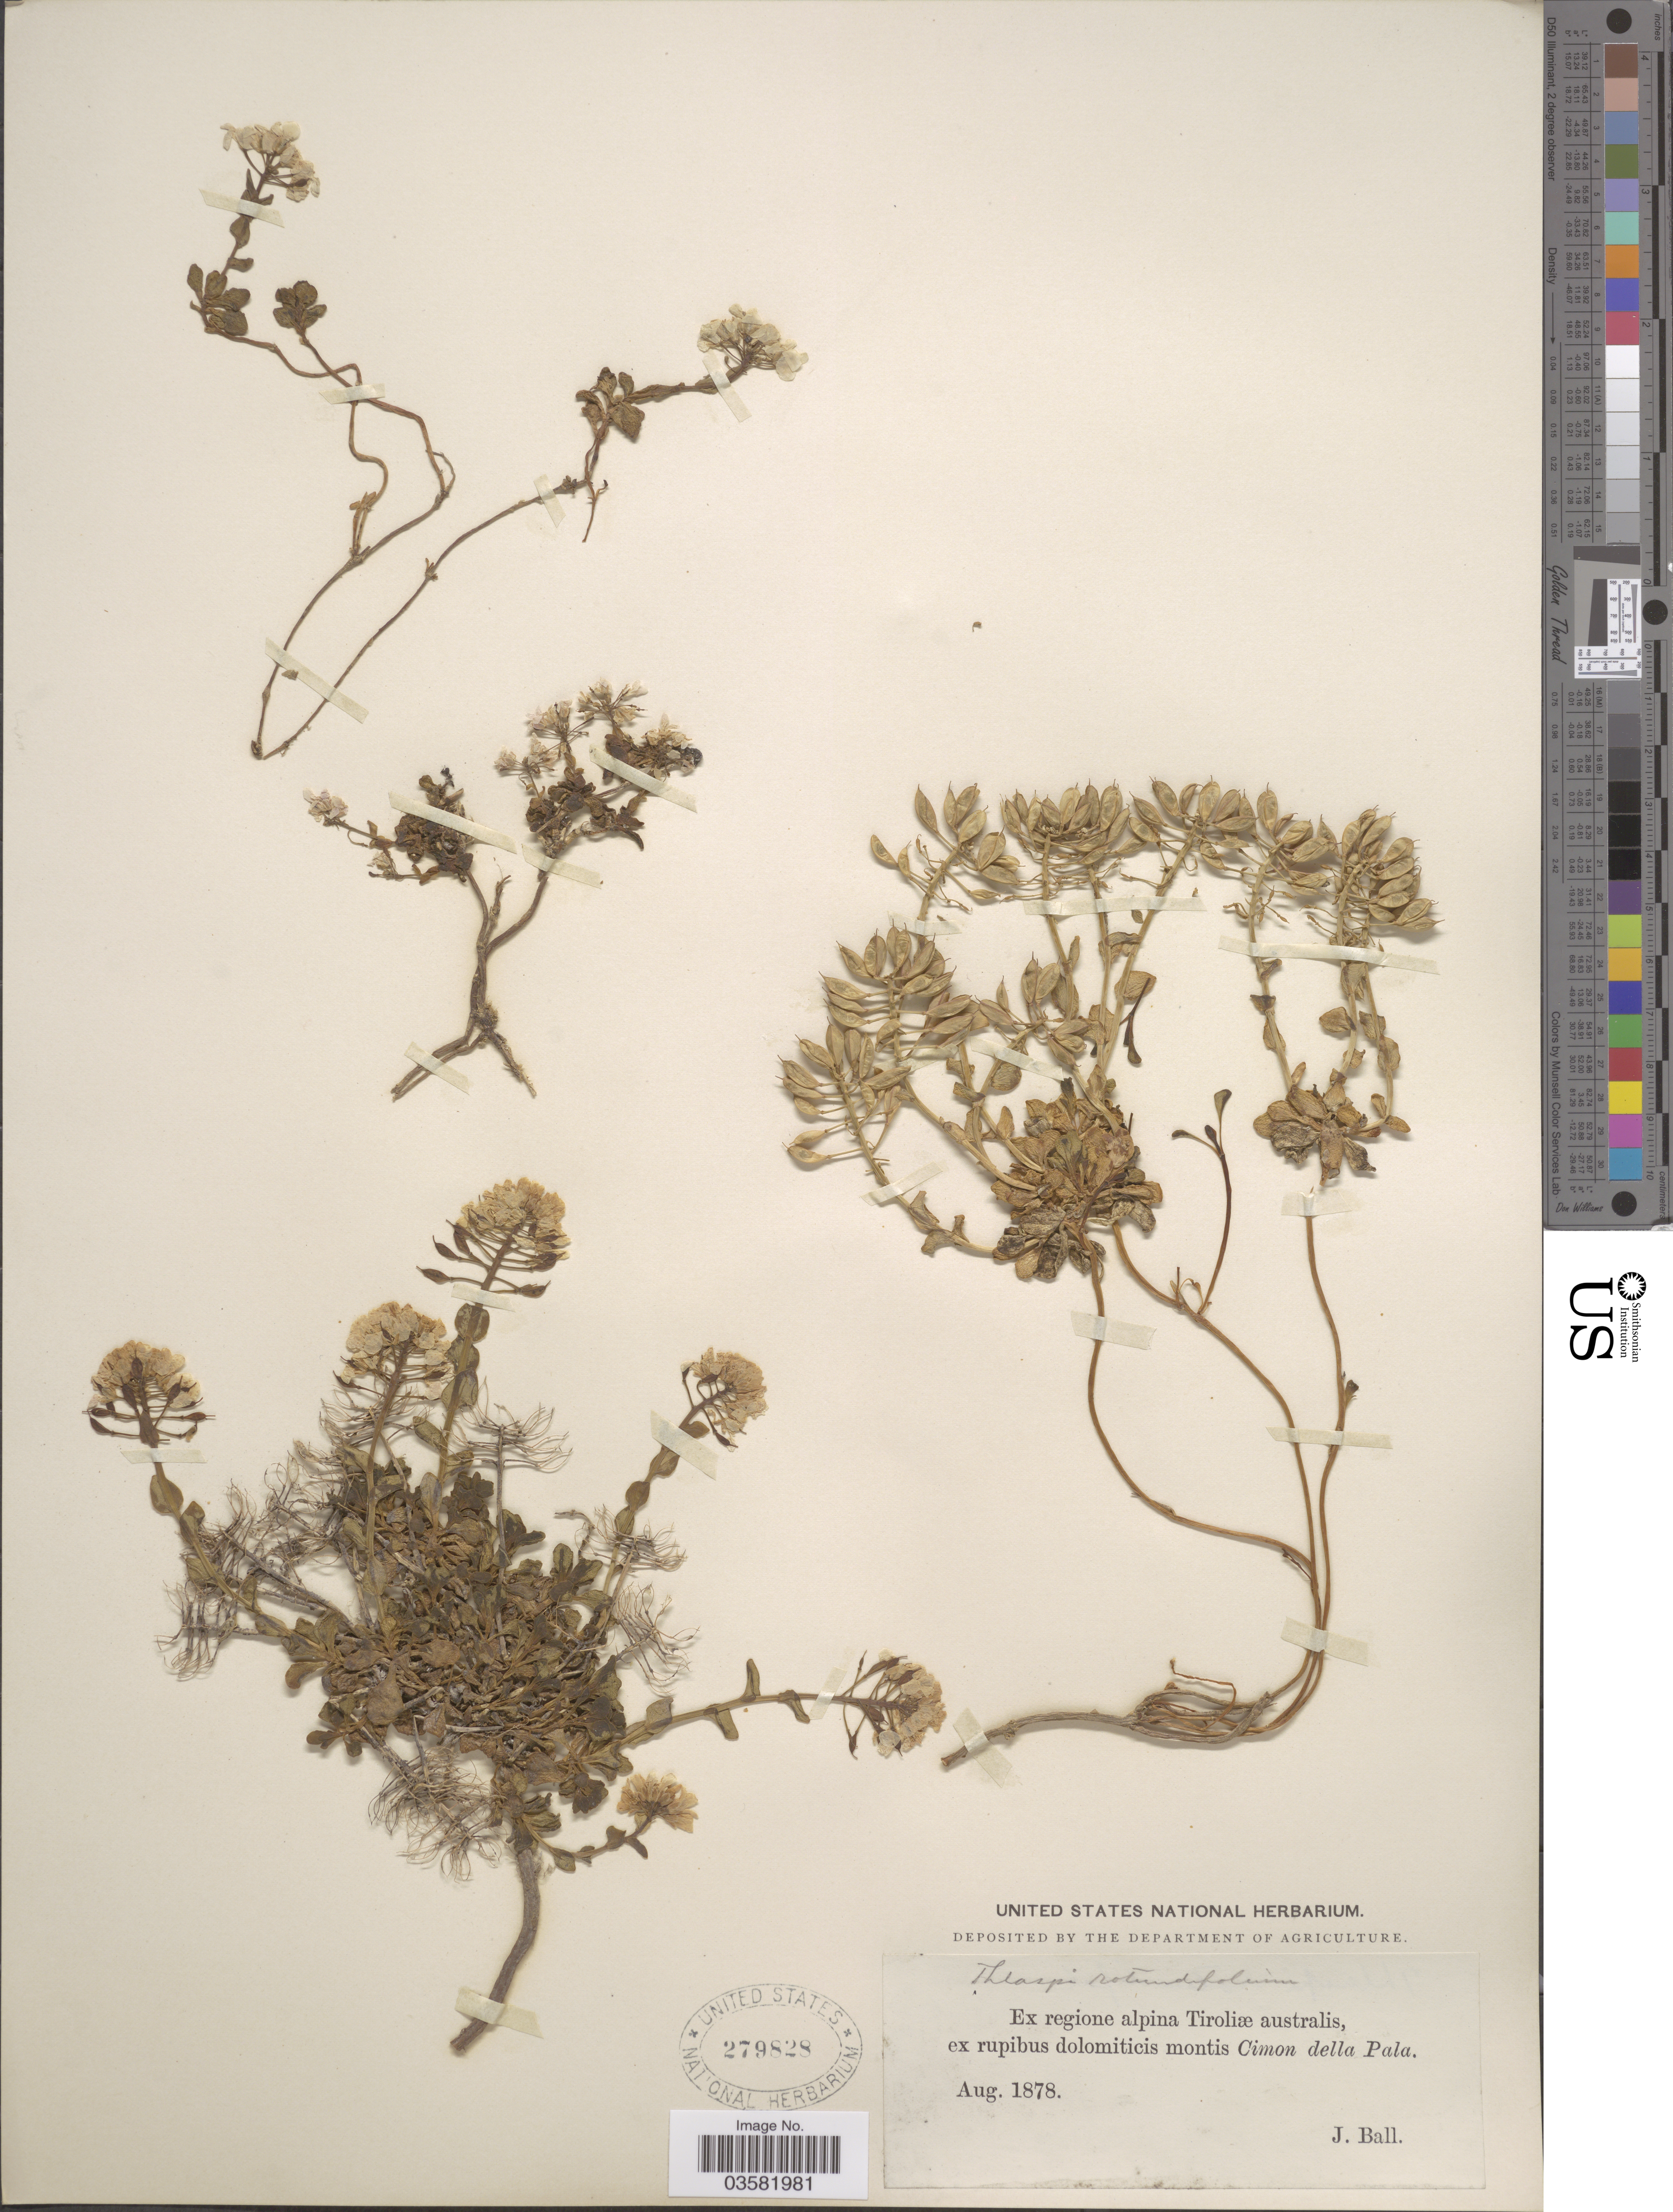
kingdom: Plantae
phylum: Tracheophyta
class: Magnoliopsida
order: Brassicales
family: Brassicaceae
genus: Thlaspi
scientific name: Thlaspi rotundifolium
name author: (L.) Gaudin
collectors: J. Ball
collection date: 1878-08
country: Italy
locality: Ex regione alpina Tiroliae australis, ex rupibus dolomiticis montis Cimon della Pala.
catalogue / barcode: US 279828